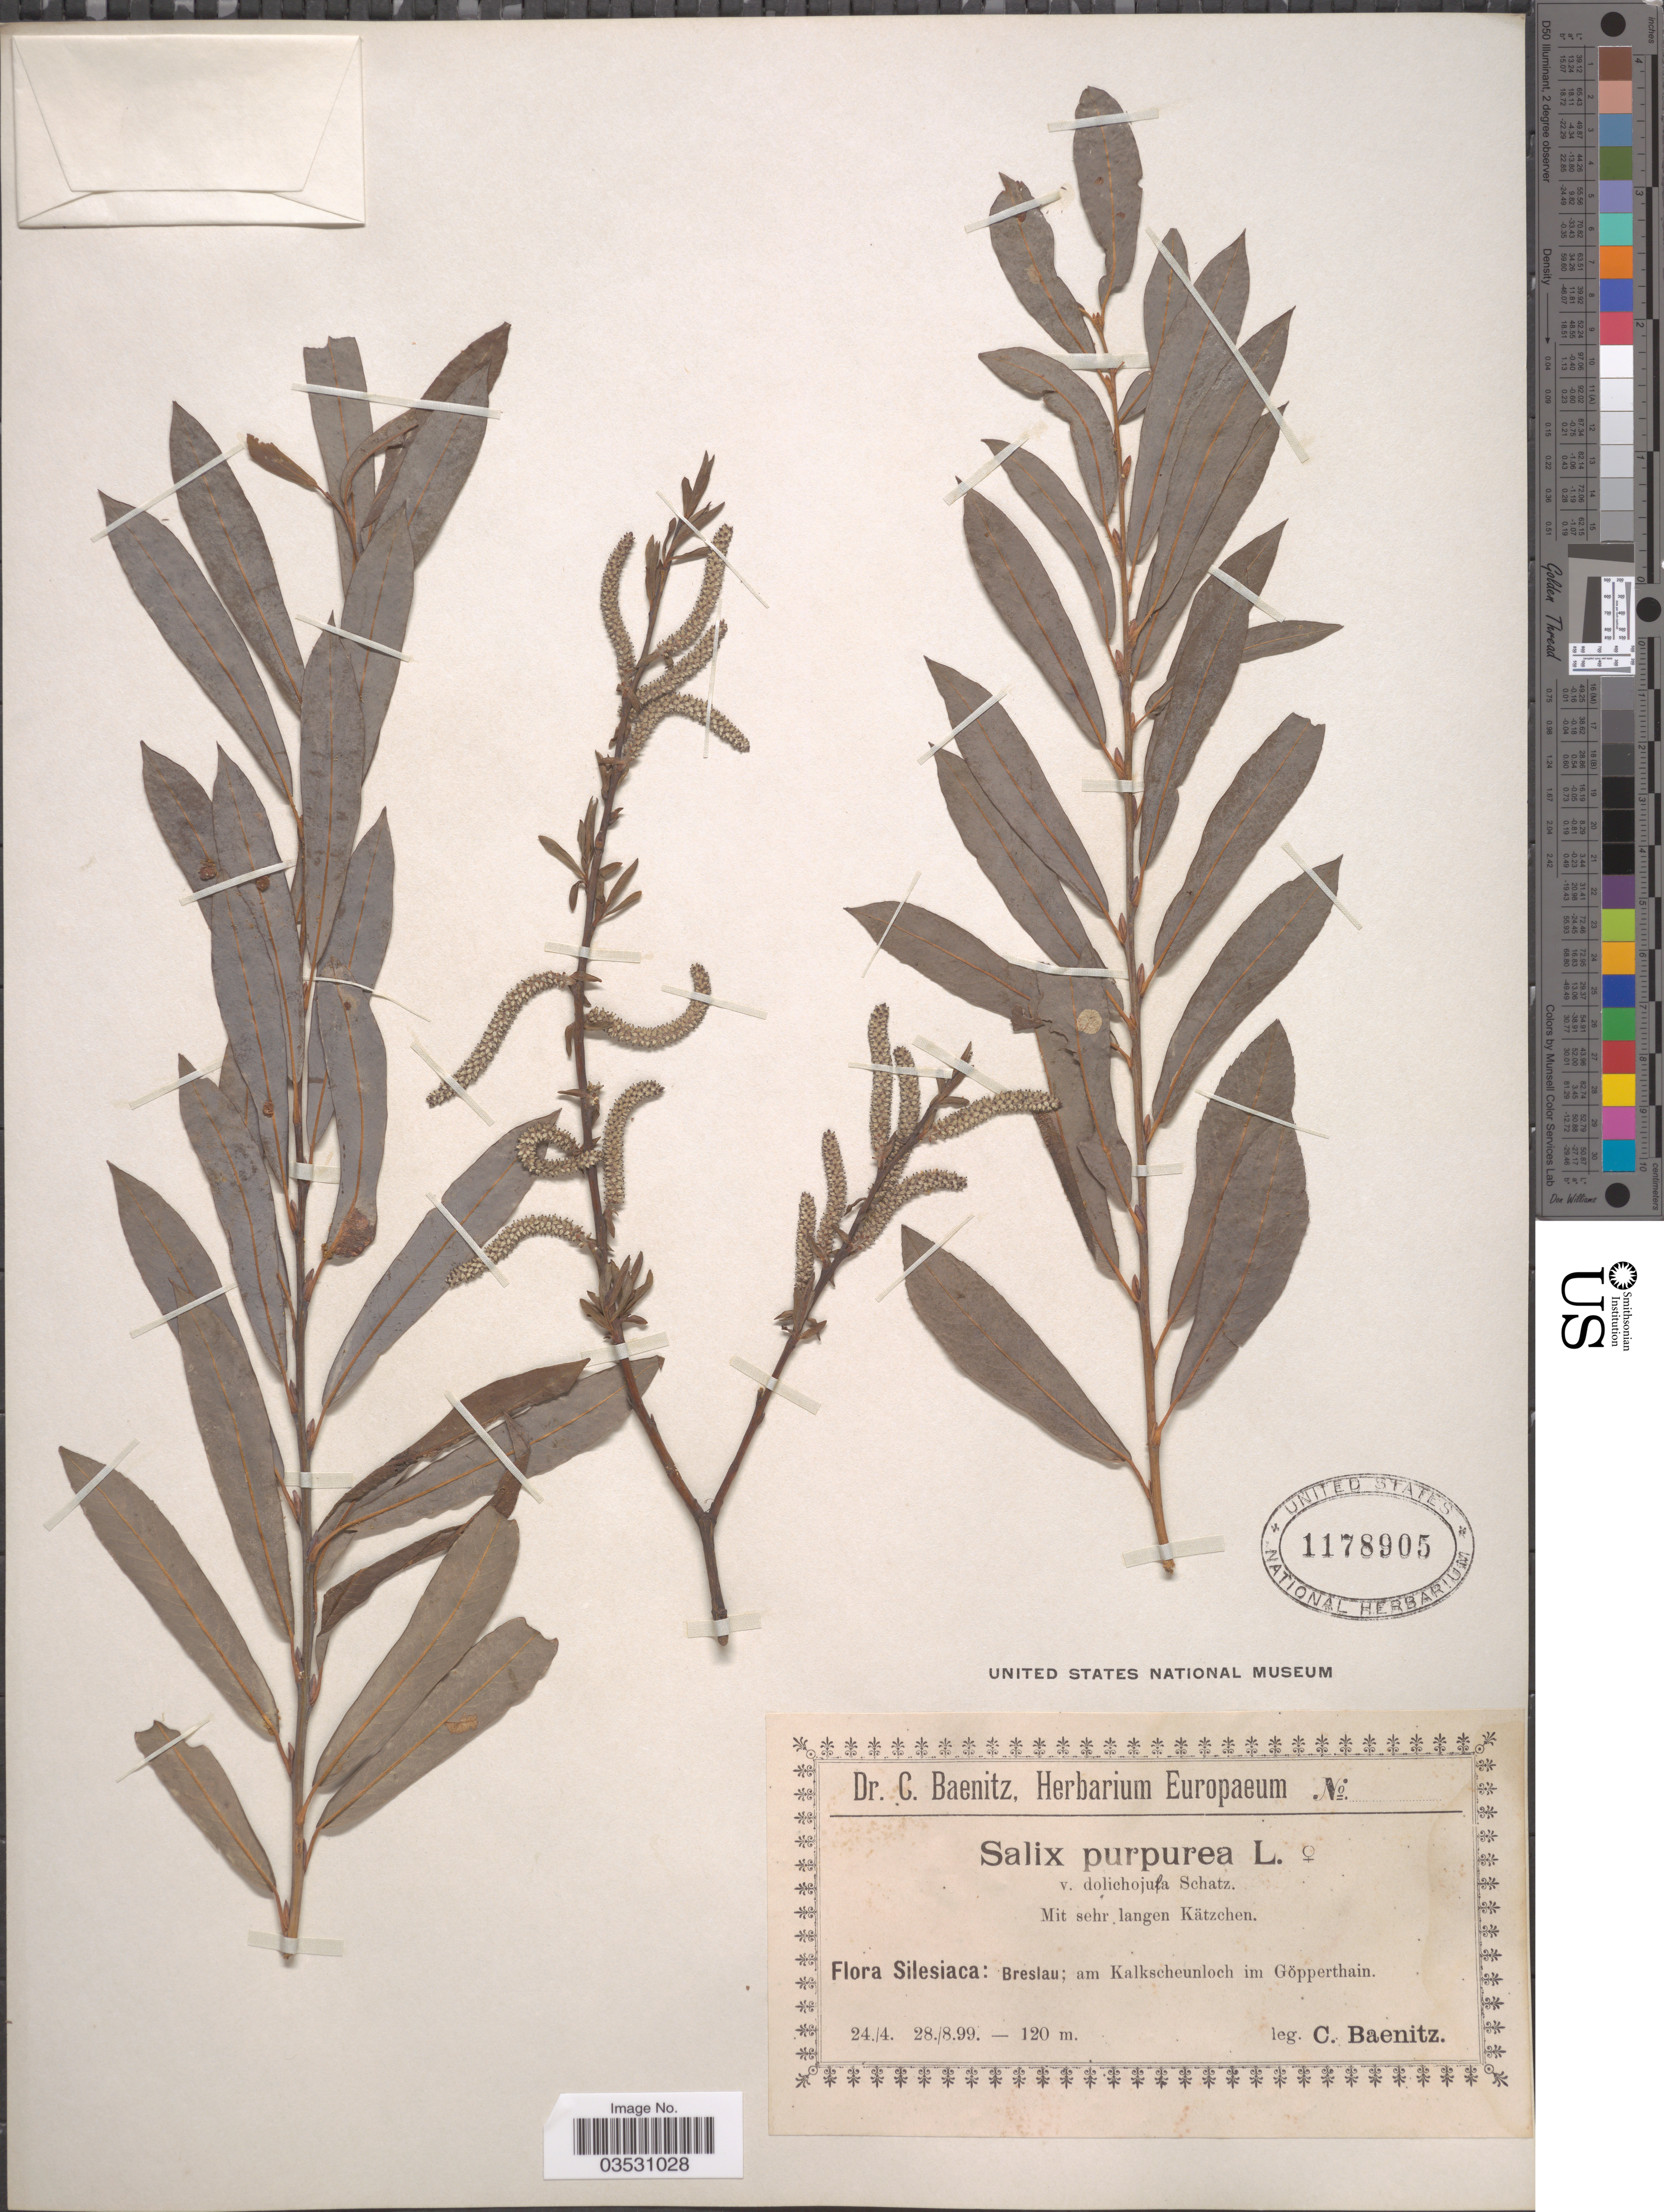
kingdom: Plantae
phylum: Tracheophyta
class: Magnoliopsida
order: Malpighiales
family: Salicaceae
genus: Salix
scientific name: Salix purpurea var. dolichojla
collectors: C. G. Baenitz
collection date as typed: Transcribed d/m/y: 24/4/99 to 28/8/99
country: Poland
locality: Silesiaca: Breslau; am Kalkscheunloch im Göpperthain.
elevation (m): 120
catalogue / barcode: US 1178905